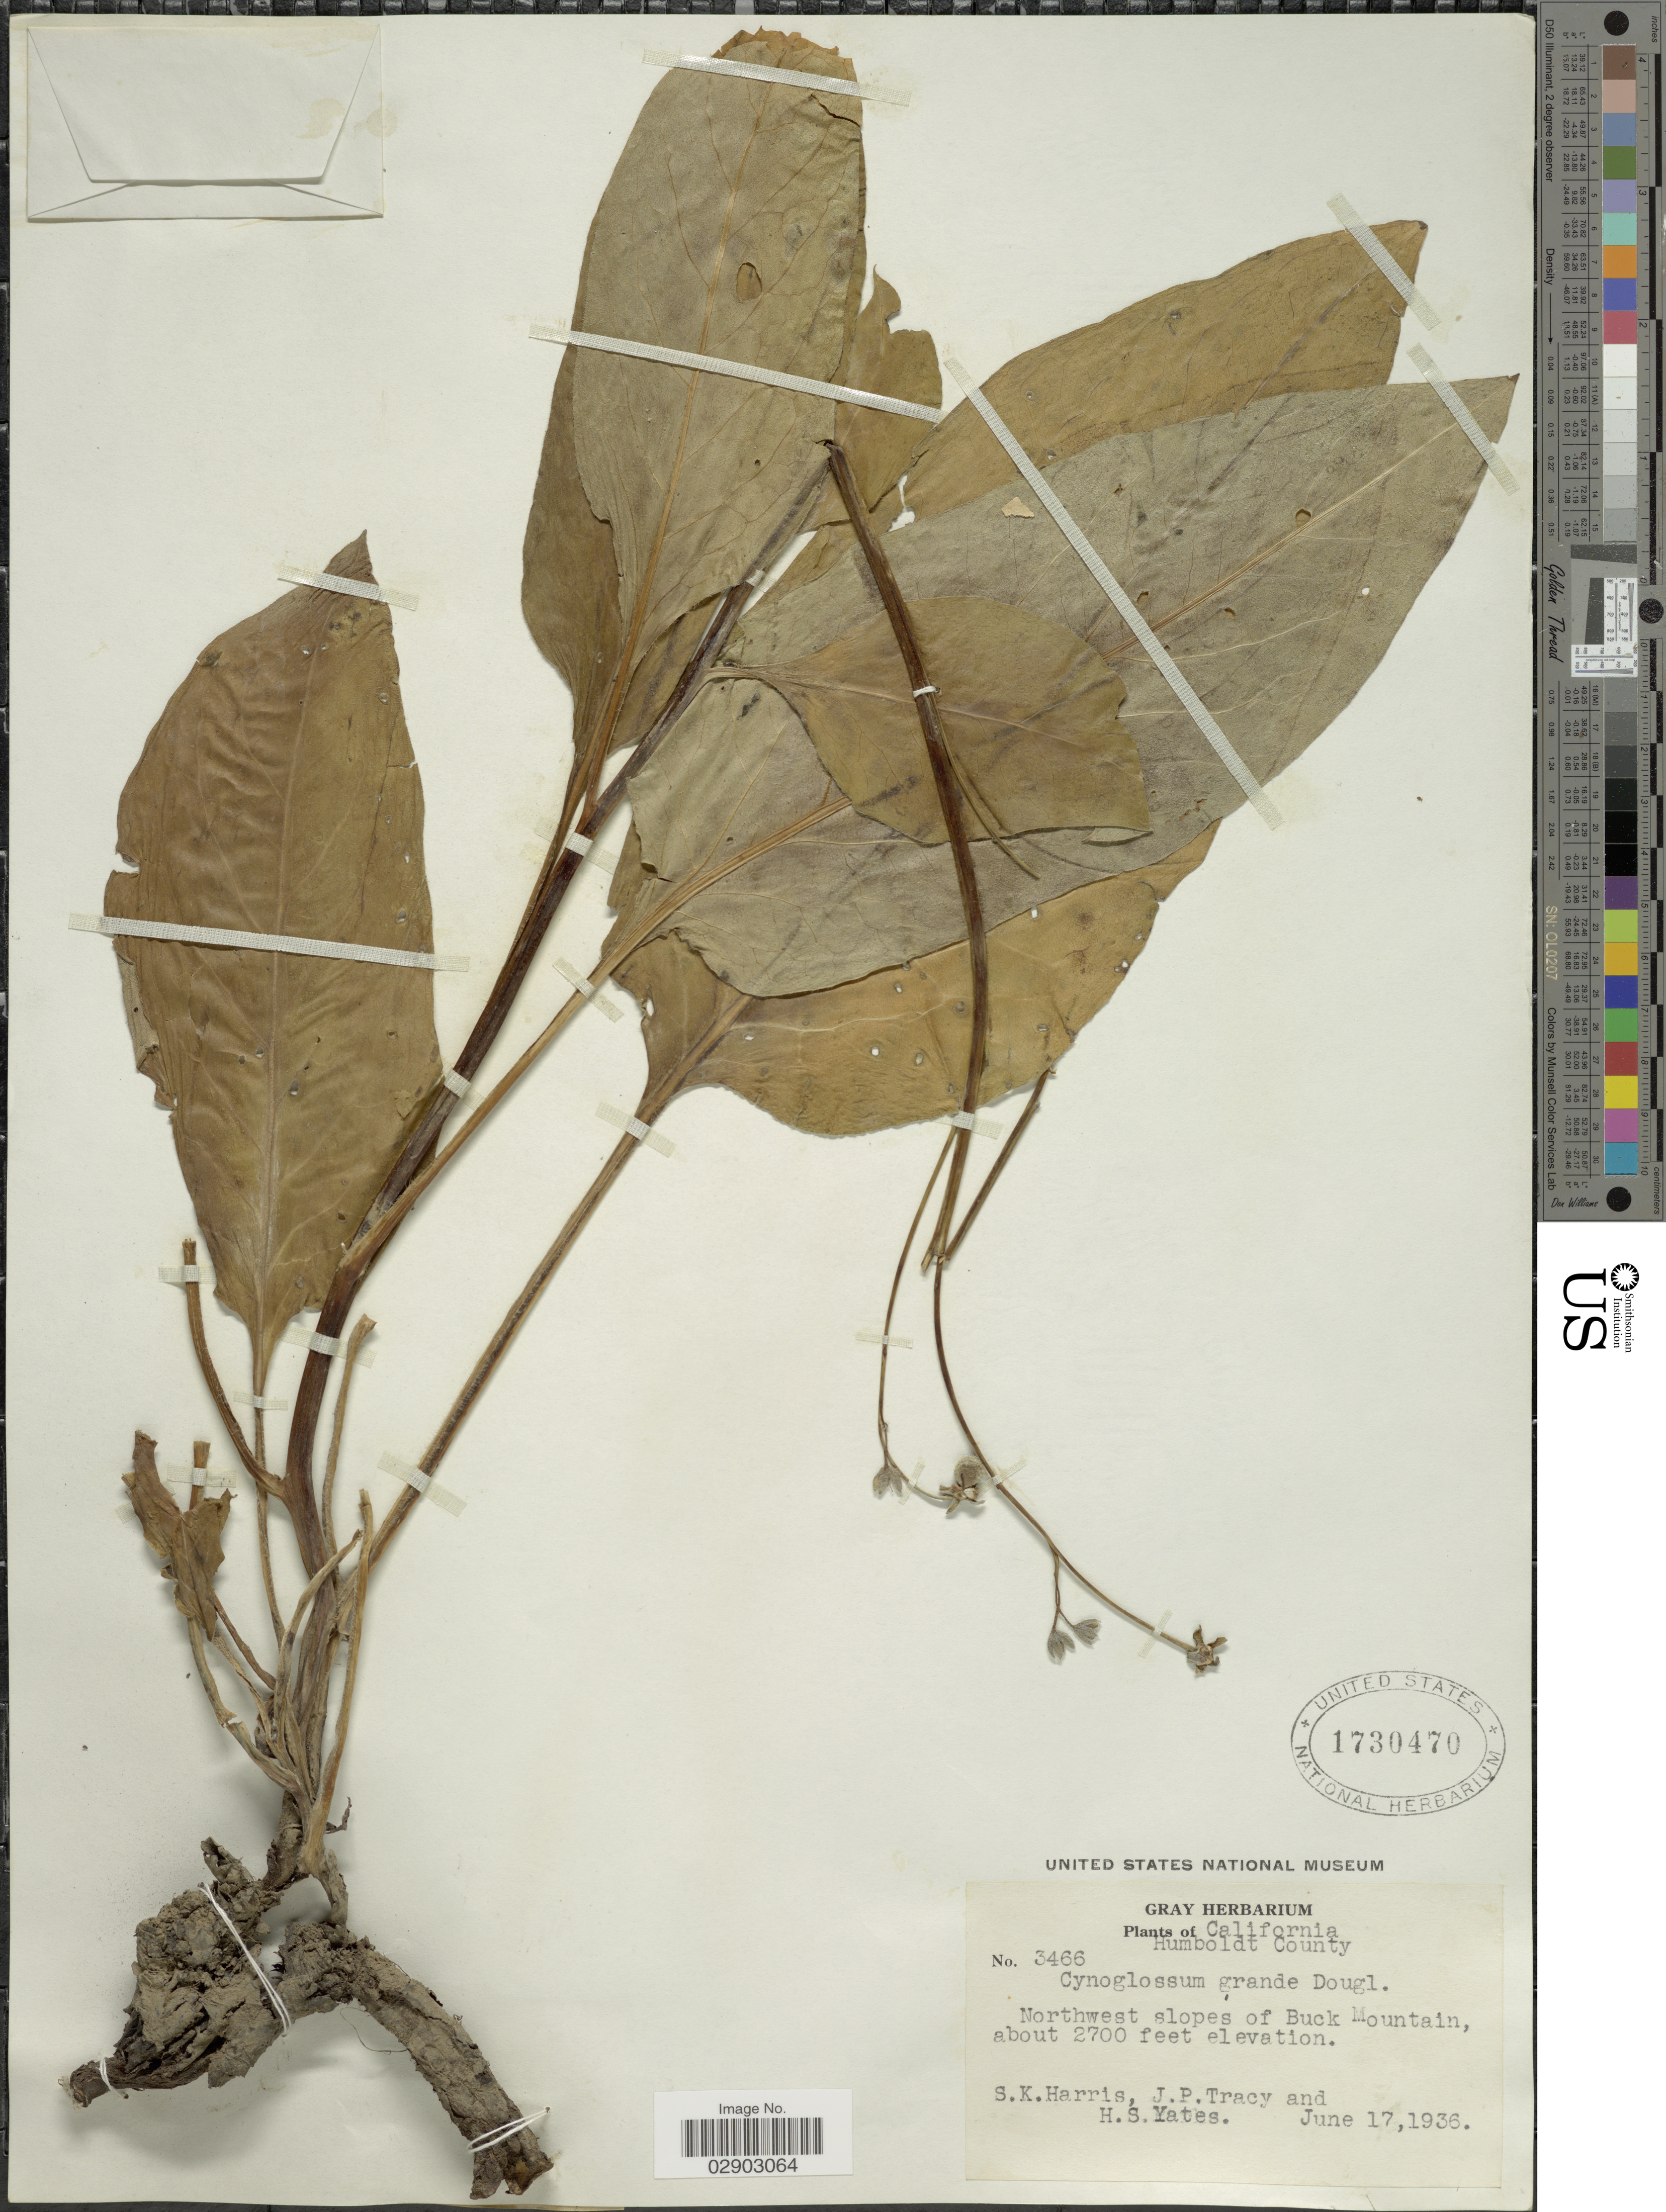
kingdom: Plantae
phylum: Tracheophyta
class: Magnoliopsida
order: Boraginales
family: Boraginaceae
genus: Cynoglossum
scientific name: Cynoglossum grande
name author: Douglas ex Lehm.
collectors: S. K. Harris, J. Tracy & H. S. Yates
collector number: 3466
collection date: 1936-06-17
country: United States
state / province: California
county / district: Humboldt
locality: Humboldt County. Northwest slopes of Buck Mountain.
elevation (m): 823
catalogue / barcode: US 1730470